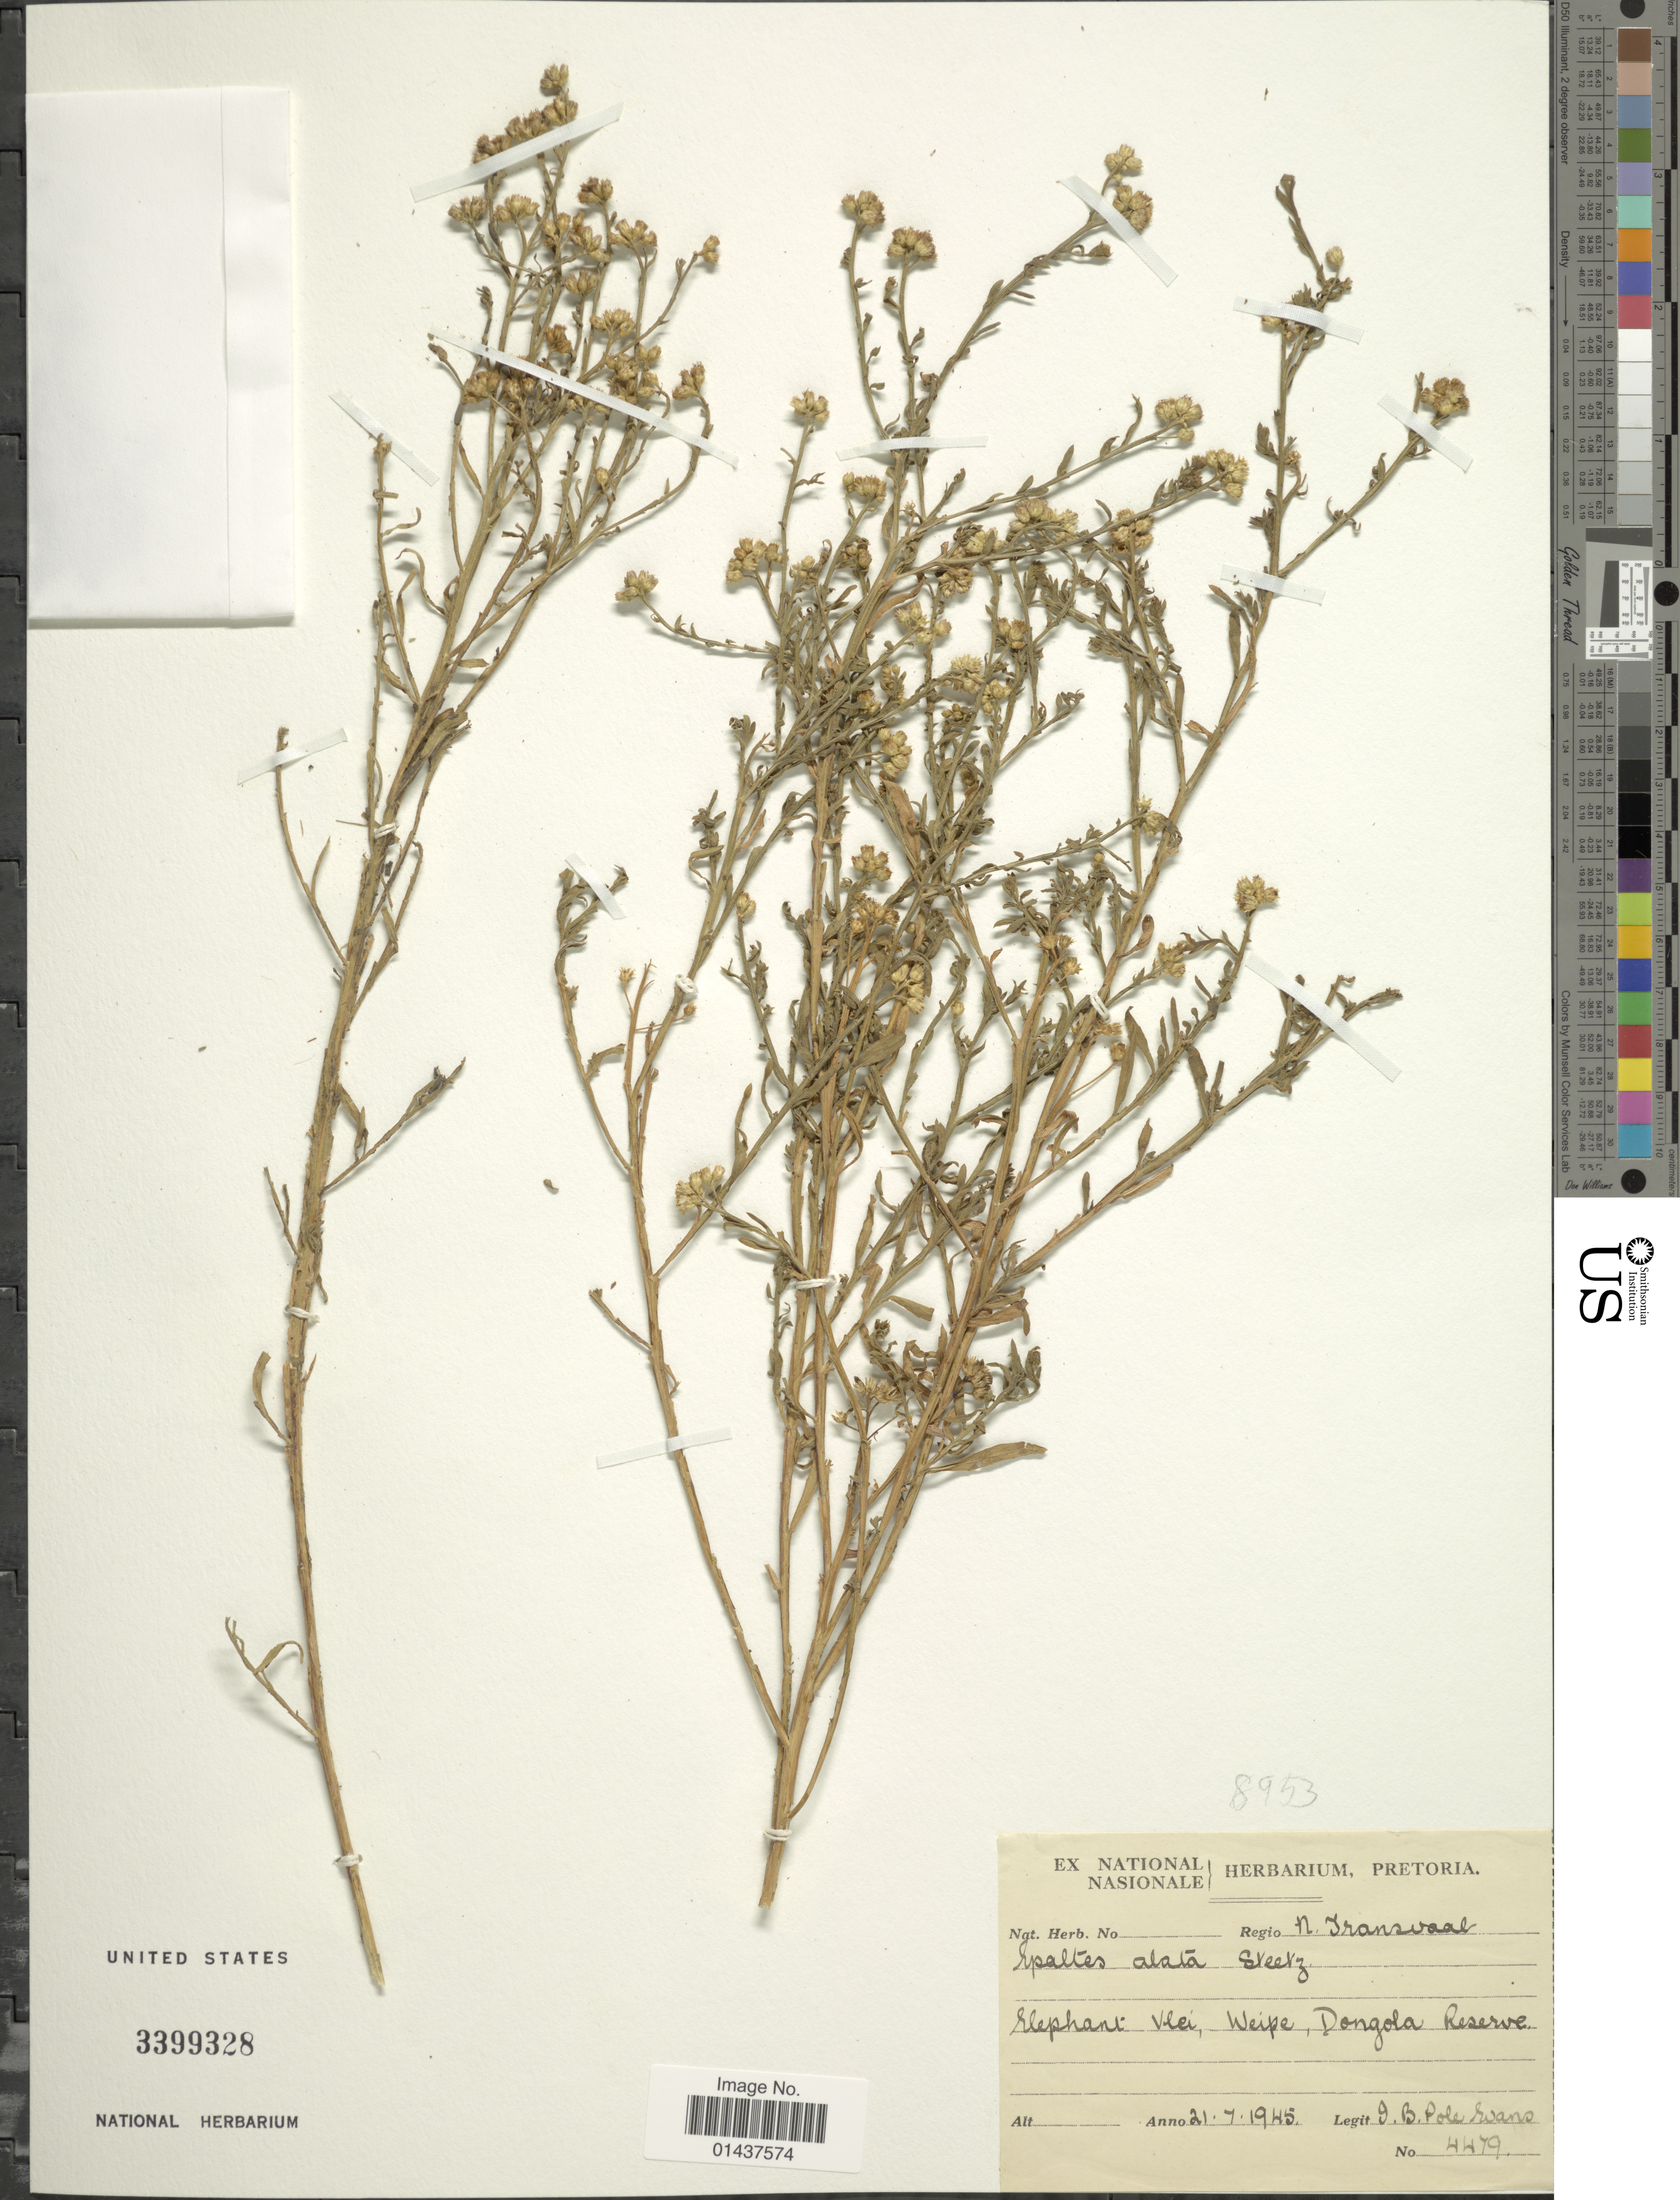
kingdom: Plantae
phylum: Tracheophyta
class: Magnoliopsida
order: Asterales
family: Asteraceae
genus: Epaltes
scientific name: Epaltes alata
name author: (Sond.) Steetz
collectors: I. B. Pole-Evans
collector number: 479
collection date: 1945-07-21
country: South Africa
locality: Regio N Transvaal, Elephant Vlei, Weipe, Dongola Reserve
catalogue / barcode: US 3399328